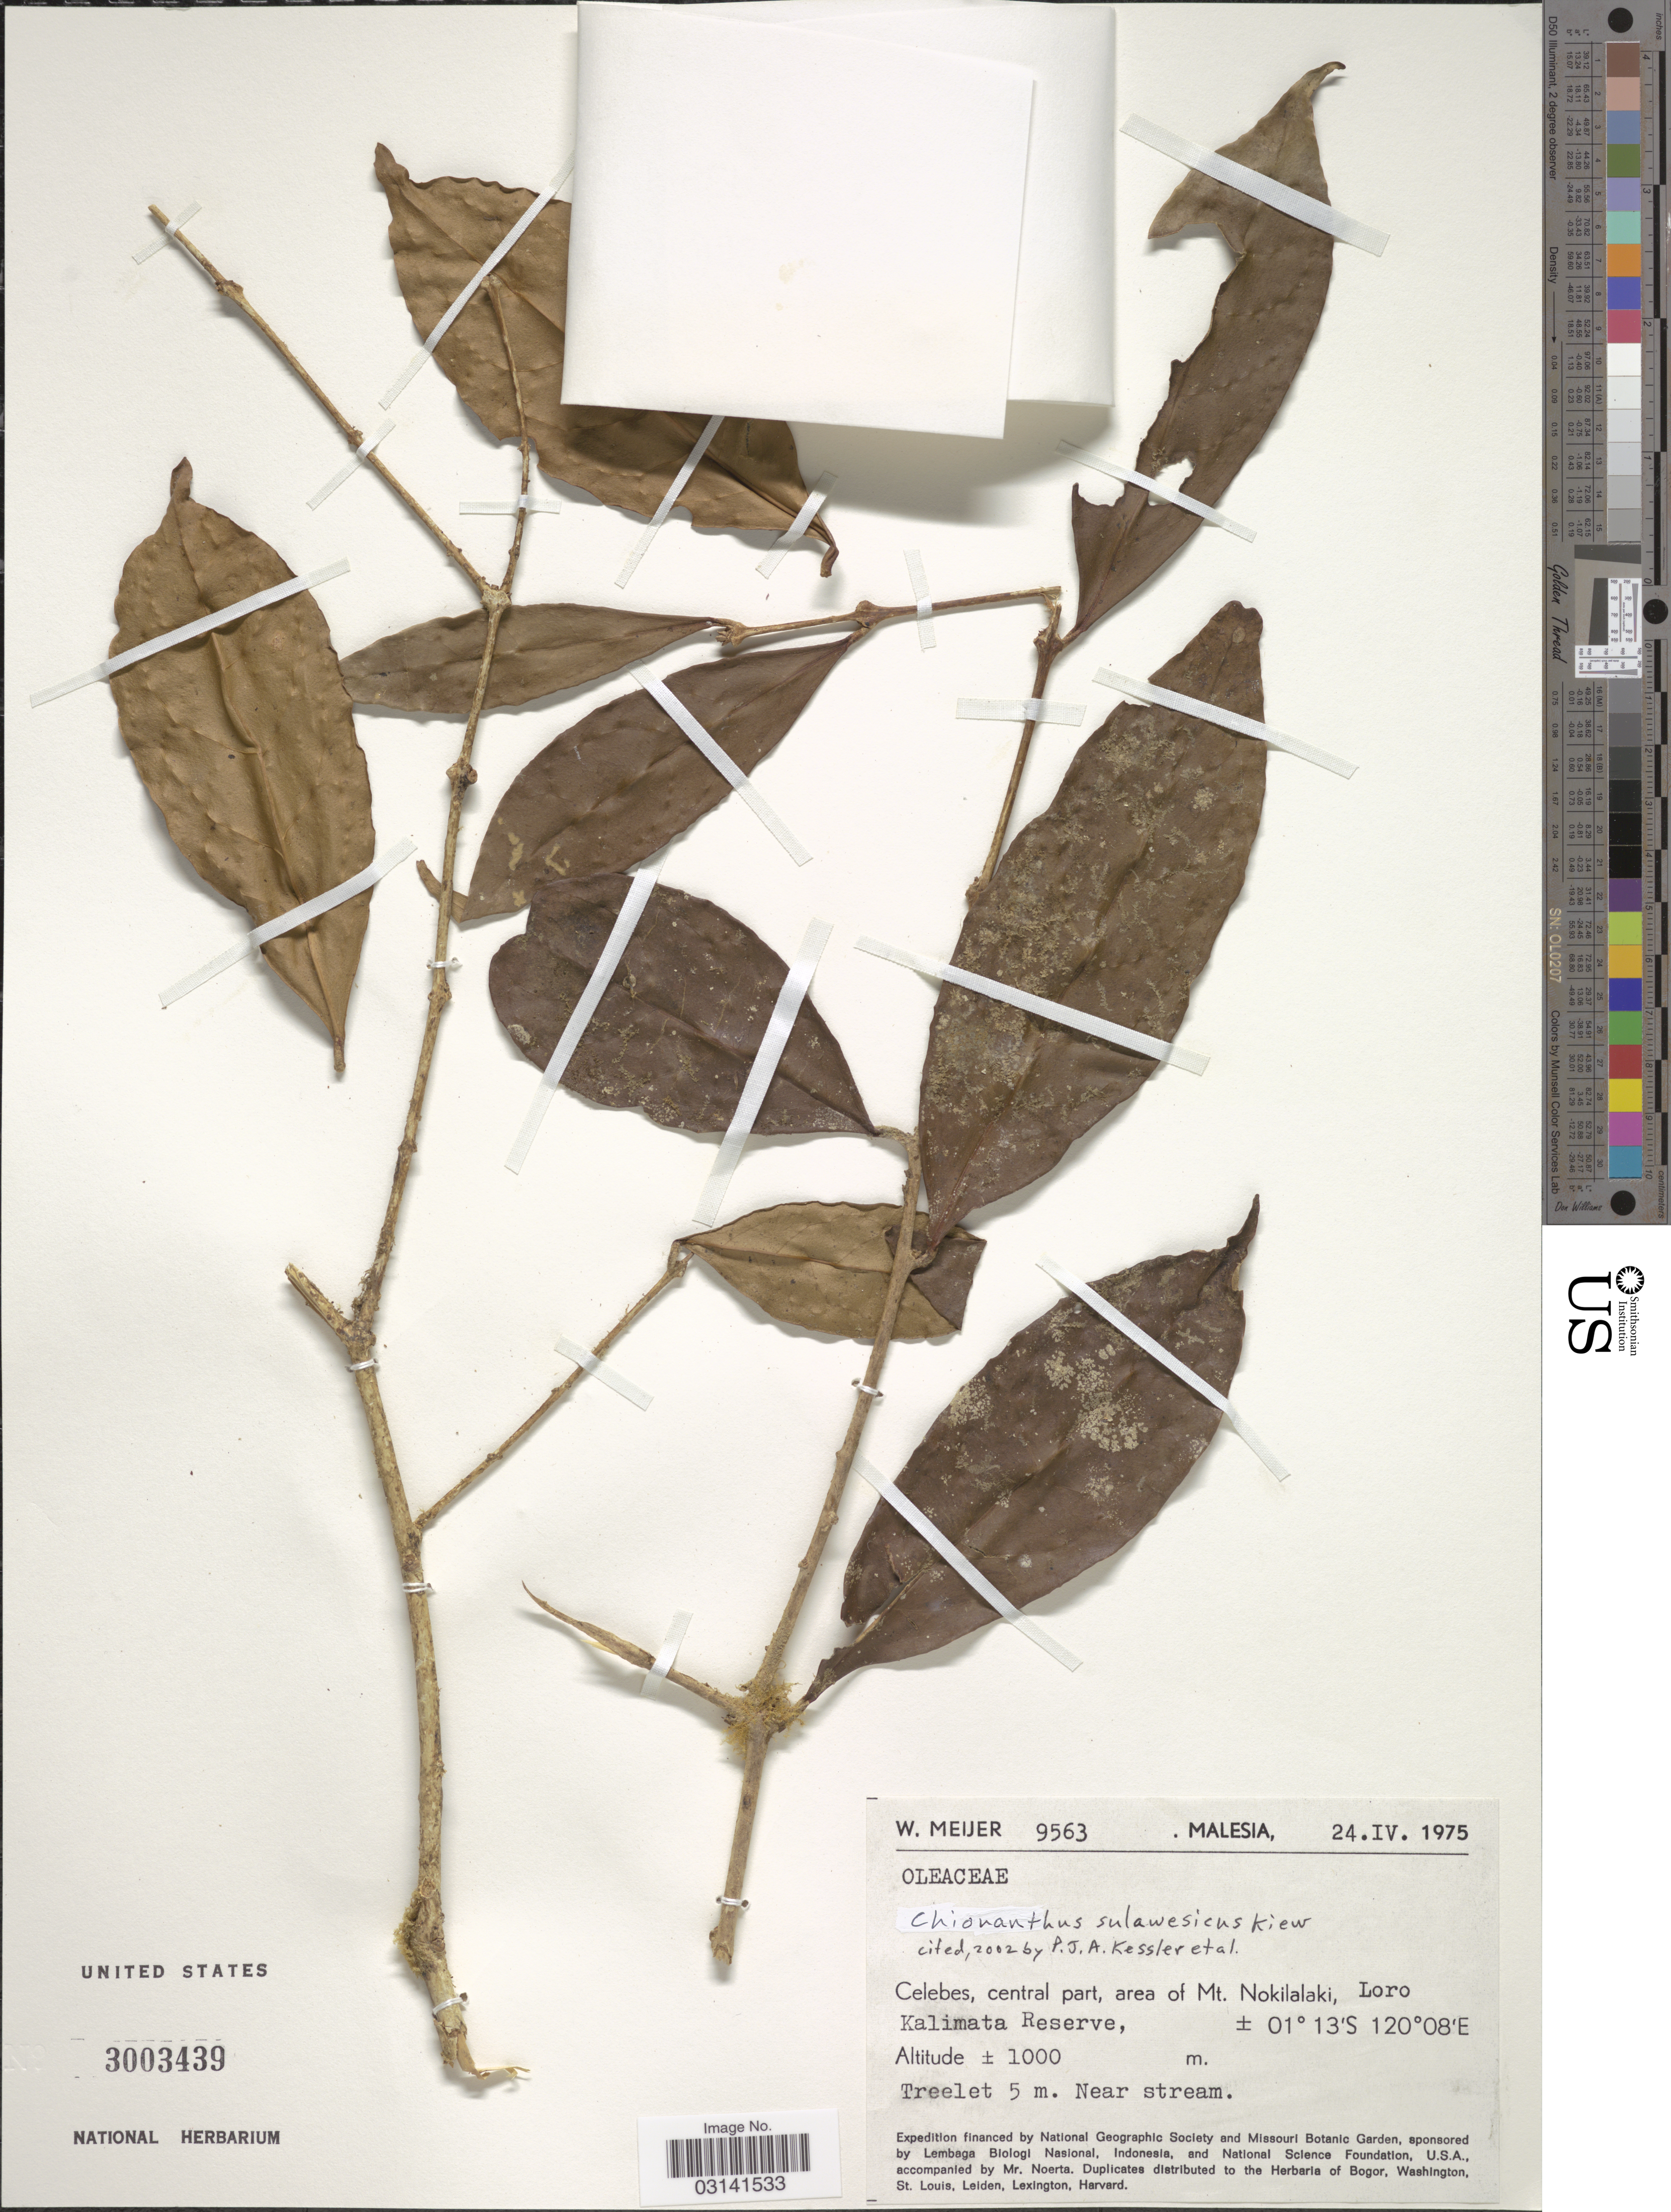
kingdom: Plantae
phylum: Tracheophyta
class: Magnoliopsida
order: Lamiales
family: Oleaceae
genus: Chionanthus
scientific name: Chionanthus sulawesicus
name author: Kiew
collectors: W. Meijer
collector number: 9563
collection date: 1975-04-24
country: Malaysia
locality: Malesia. Celebes, central part, area of Mt. Nokilalaki, Loro Kalimata Reserve. Near stream.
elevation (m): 1000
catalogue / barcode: US 3003439